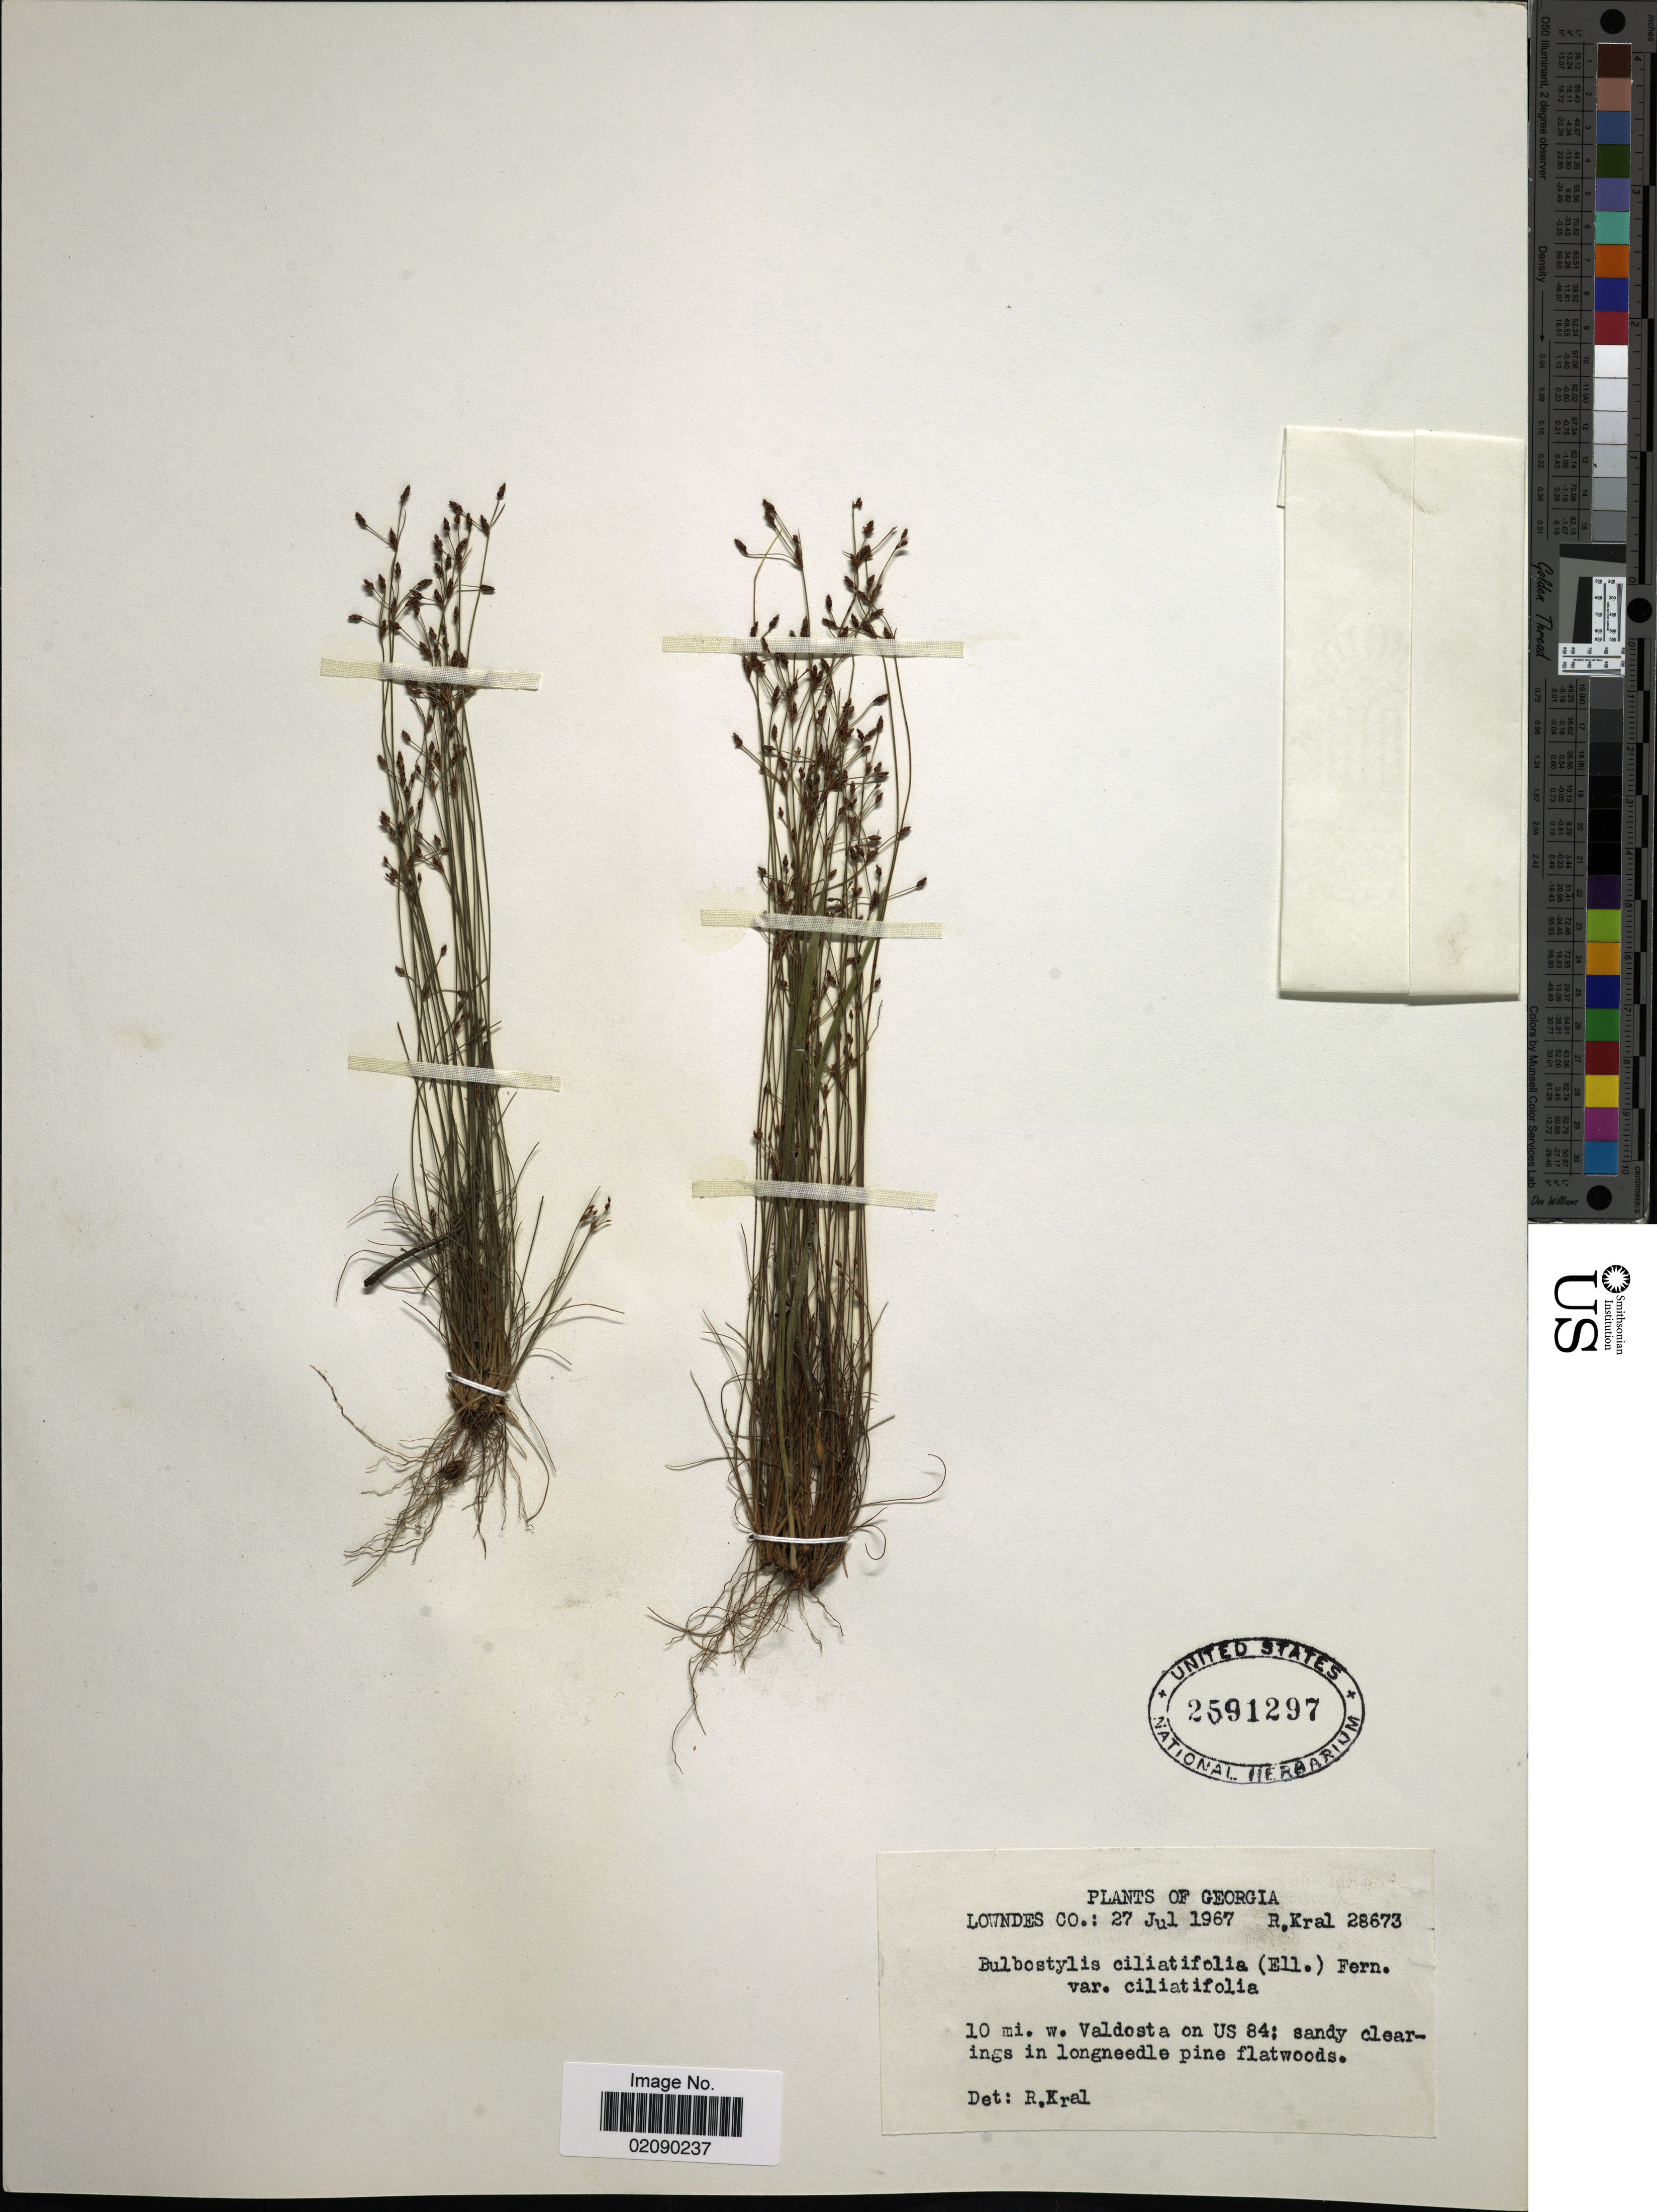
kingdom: Plantae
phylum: Tracheophyta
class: Liliopsida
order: Poales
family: Cyperaceae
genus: Bulbostylis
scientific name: Bulbostylis ciliatifolia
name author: (Elliott) Fernald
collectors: R. Kral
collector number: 28673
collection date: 1967-07-27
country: United States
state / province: Georgia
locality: Lowndes Co. 10 mi. w. Valdosta on US 84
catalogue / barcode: US 2591297